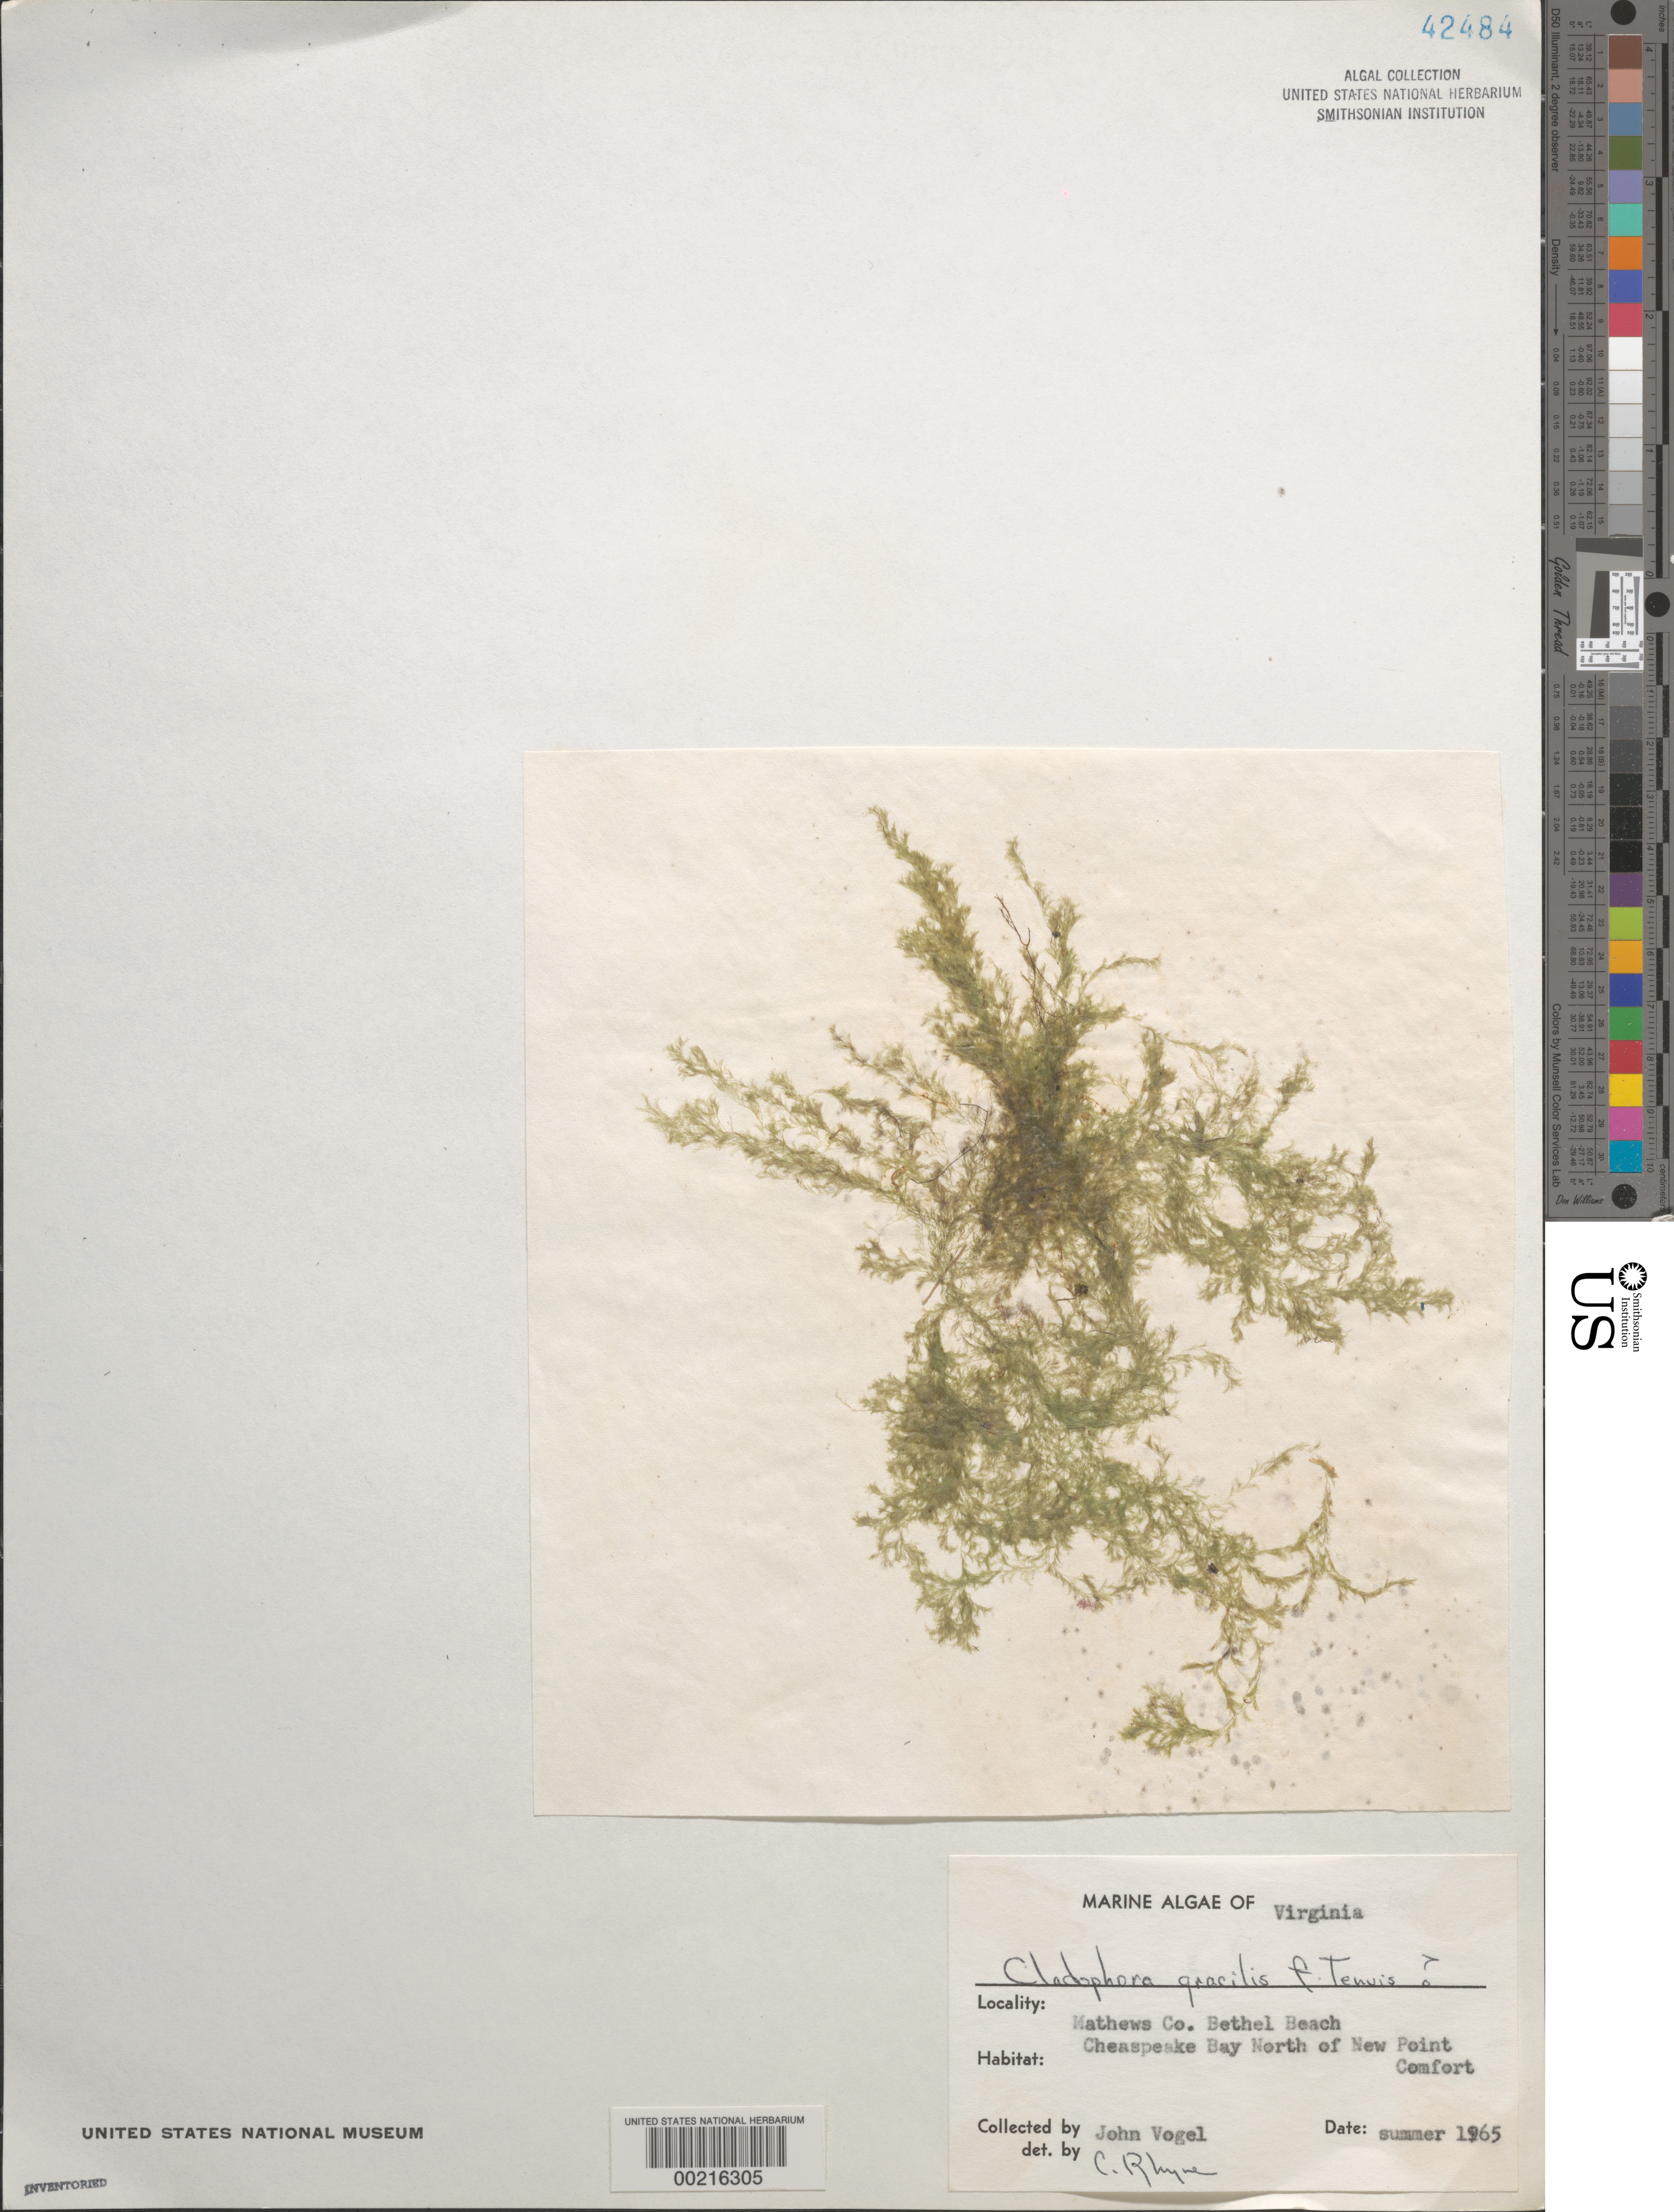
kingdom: Plantae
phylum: Chlorophyta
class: Ulvophyceae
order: Cladophorales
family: Cladophoraceae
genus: Cladophora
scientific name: Cladophora gracilis f. tenuis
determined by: Rhyne, C. F.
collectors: J. Vogel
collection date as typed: Sum 1965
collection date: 1965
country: United States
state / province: Virginia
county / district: Mathews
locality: Bethel Beach, Chesapeake Bay north of New Point Comfort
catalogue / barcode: US 42484